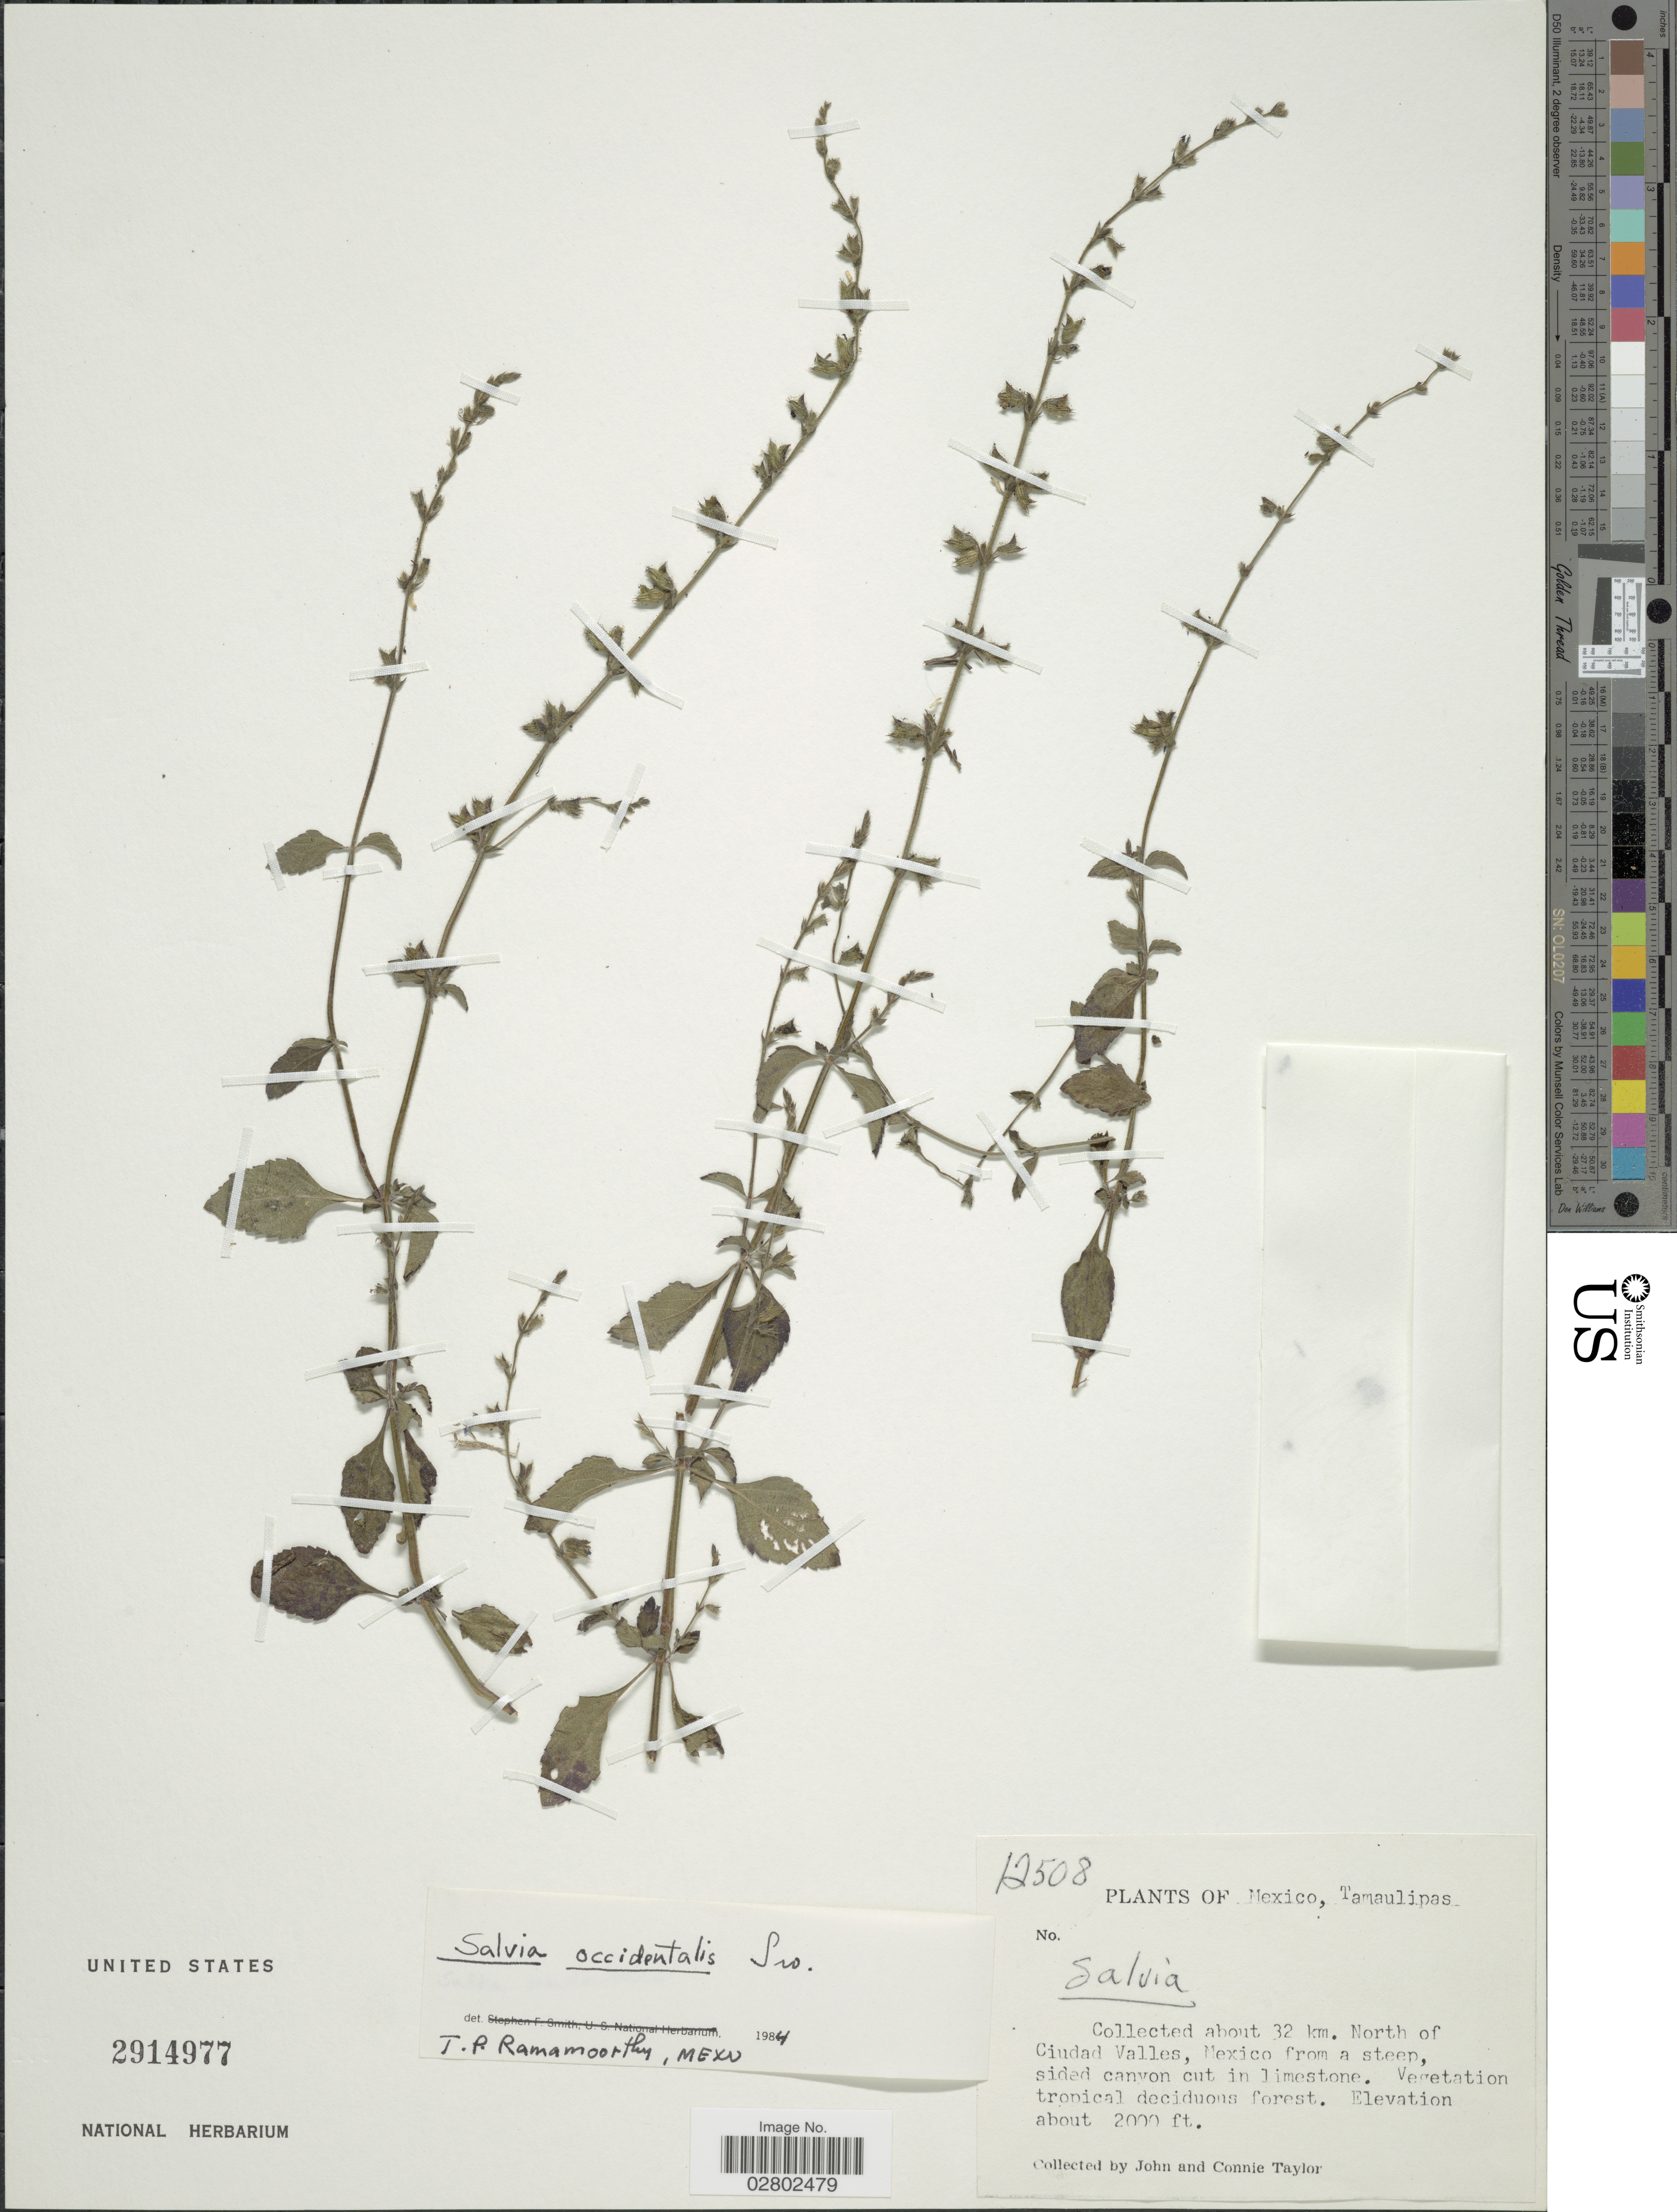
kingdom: Plantae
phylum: Tracheophyta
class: Magnoliopsida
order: Lamiales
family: Lamiaceae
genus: Salvia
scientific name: Salvia occidentalis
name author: Sw.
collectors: J. Taylor & C. Taylor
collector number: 12508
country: Mexico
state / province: Tamaulipas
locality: About 32 km. North of Ciudad Valles.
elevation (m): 610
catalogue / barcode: US 2914977